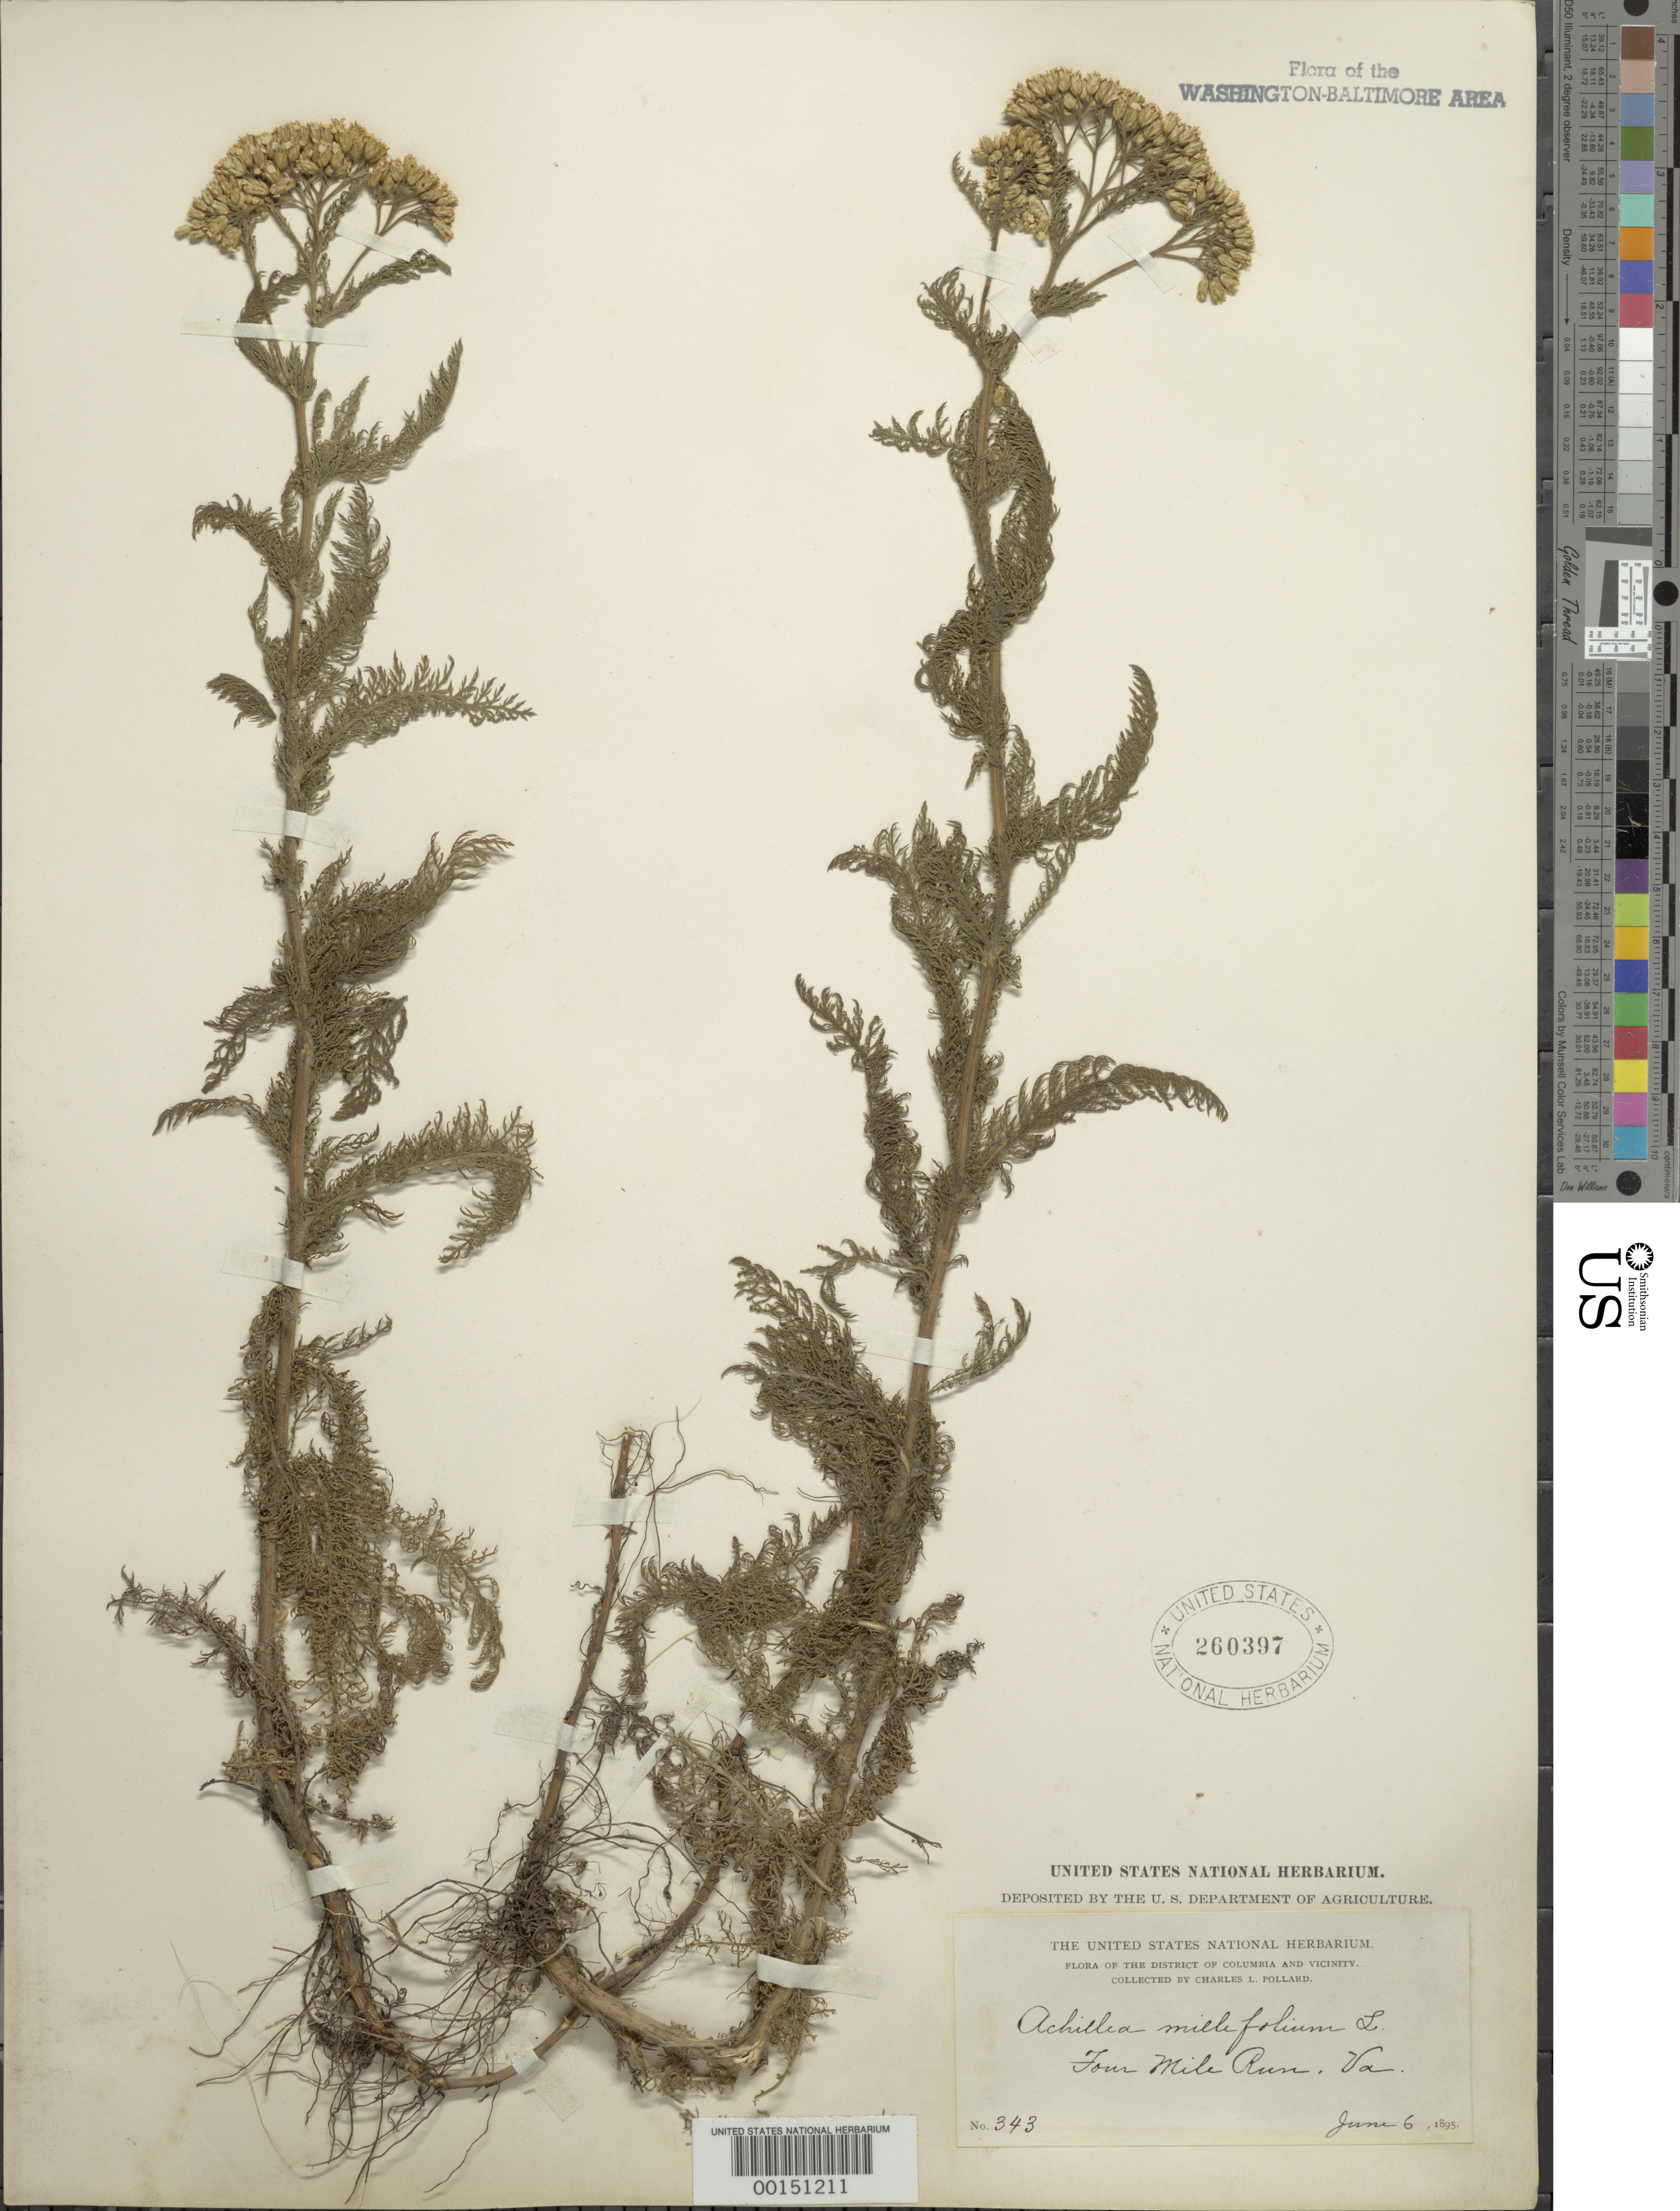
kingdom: Plantae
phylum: Tracheophyta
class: Magnoliopsida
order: Asterales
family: Asteraceae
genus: Achillea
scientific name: Achillea millefolium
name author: L.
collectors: C. L. Pollard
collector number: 343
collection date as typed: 06 Jun 1895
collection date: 1895-06-06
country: United States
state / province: Virginia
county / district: Fairfax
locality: Four Mile Run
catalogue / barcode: US 260397